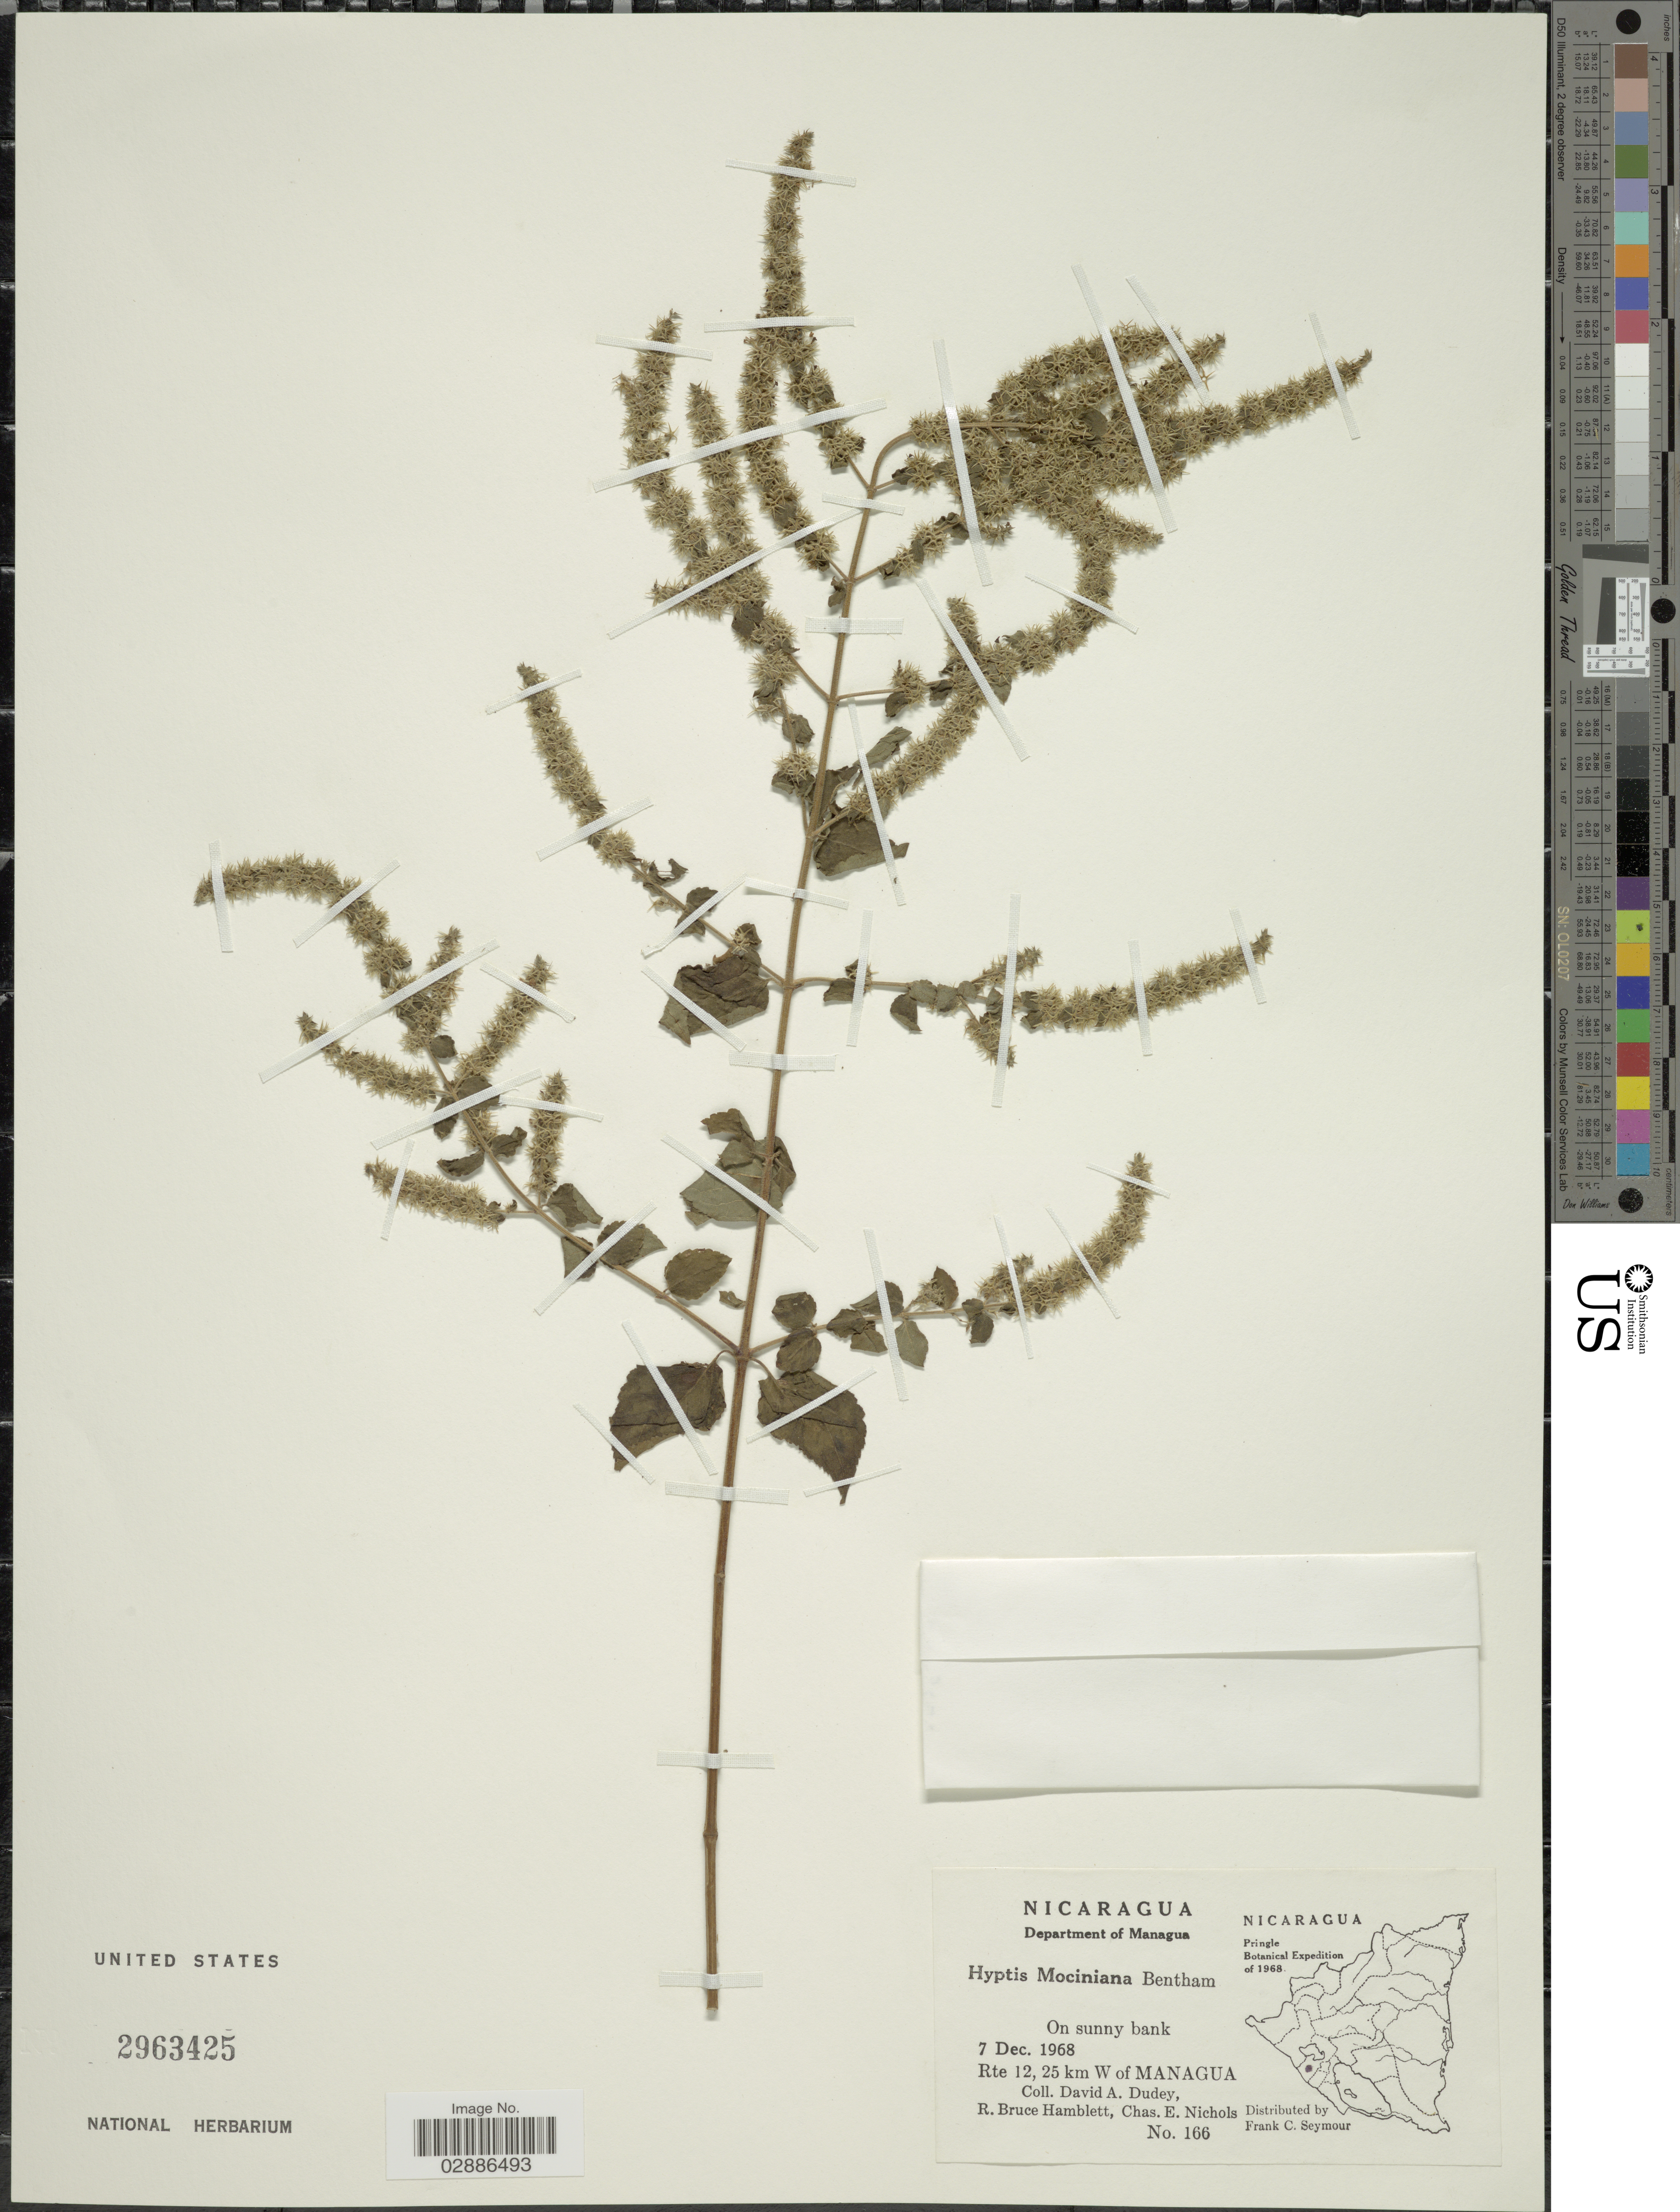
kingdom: Plantae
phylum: Tracheophyta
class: Magnoliopsida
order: Lamiales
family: Lamiaceae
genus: Asterohyptis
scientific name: Asterohyptis mociniana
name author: (Benth.) Epling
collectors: D. Dudey, R. Hamblett & C. Nichols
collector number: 166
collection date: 1968-12-07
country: Nicaragua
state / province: Managua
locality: Department of Managua, Rte 12, 25 km W of Managua.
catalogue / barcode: US 2963425